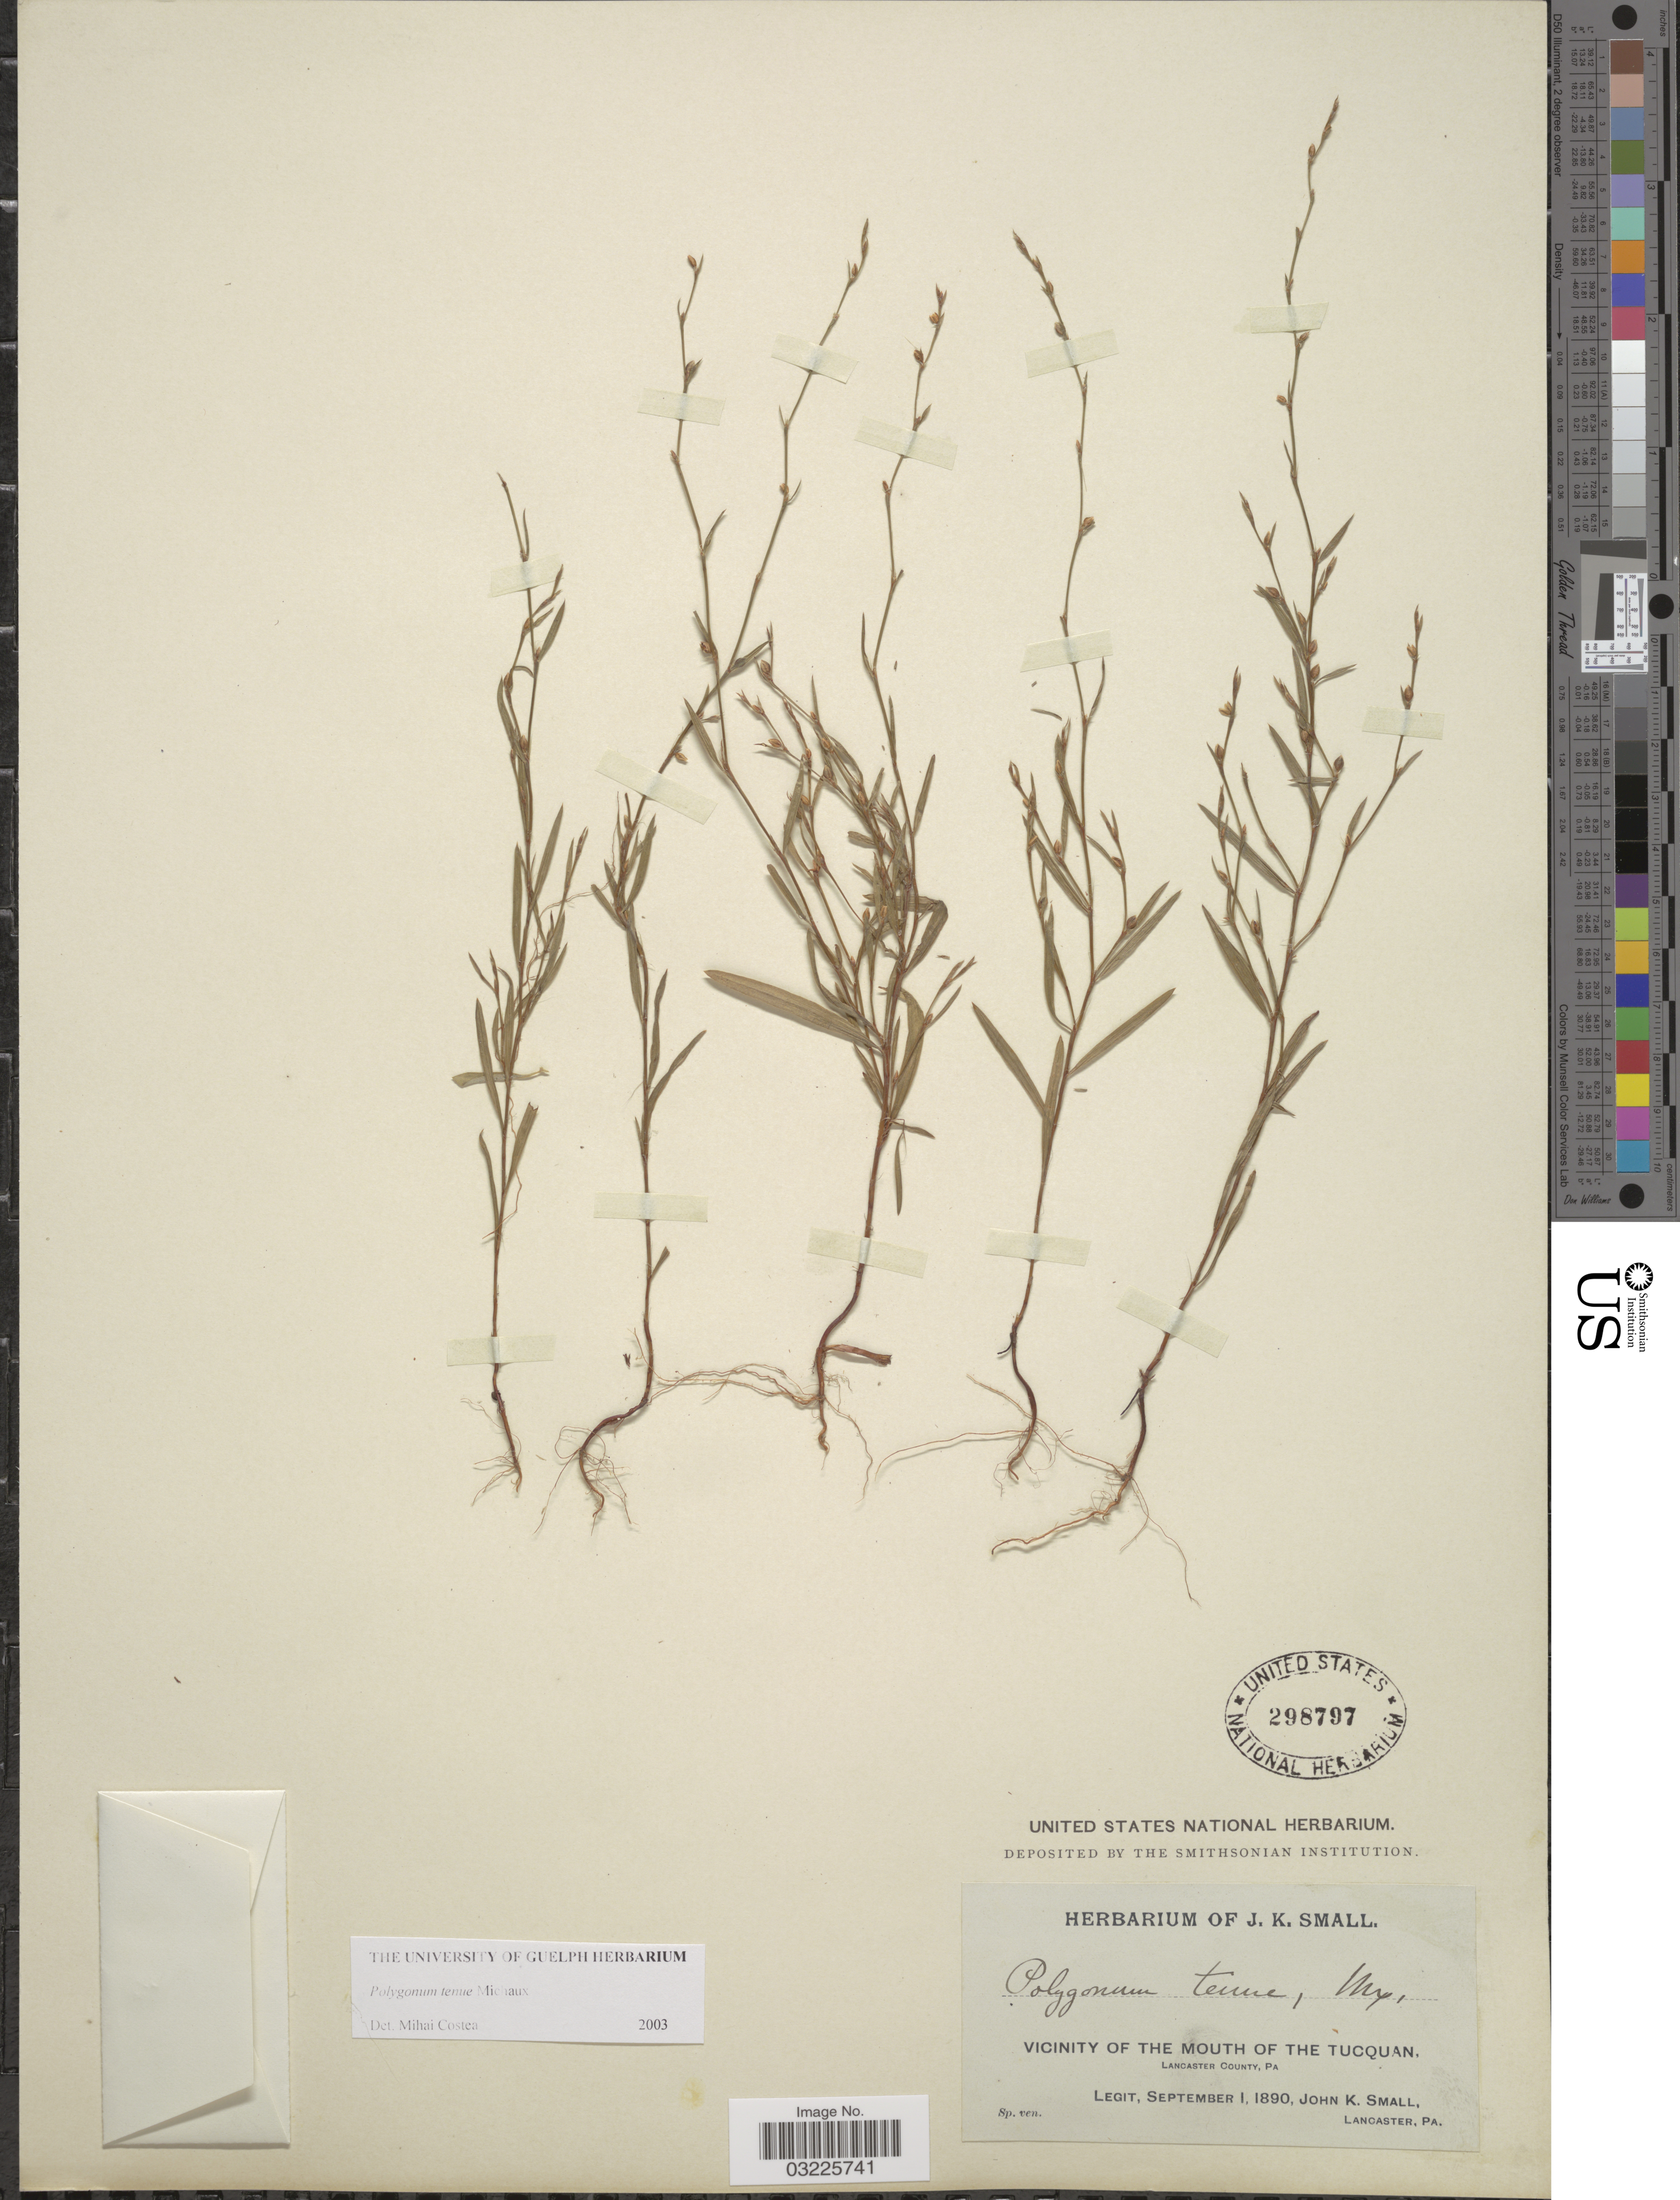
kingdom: Plantae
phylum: Tracheophyta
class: Magnoliopsida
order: Caryophyllales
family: Polygonaceae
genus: Polygonum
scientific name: Polygonum tenue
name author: F. Michx.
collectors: J. K. Small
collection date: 1890-09-01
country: United States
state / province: Pennsylvania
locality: Vicinity of the mouth of the Tucquan. Lancaster County.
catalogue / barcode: US 298797